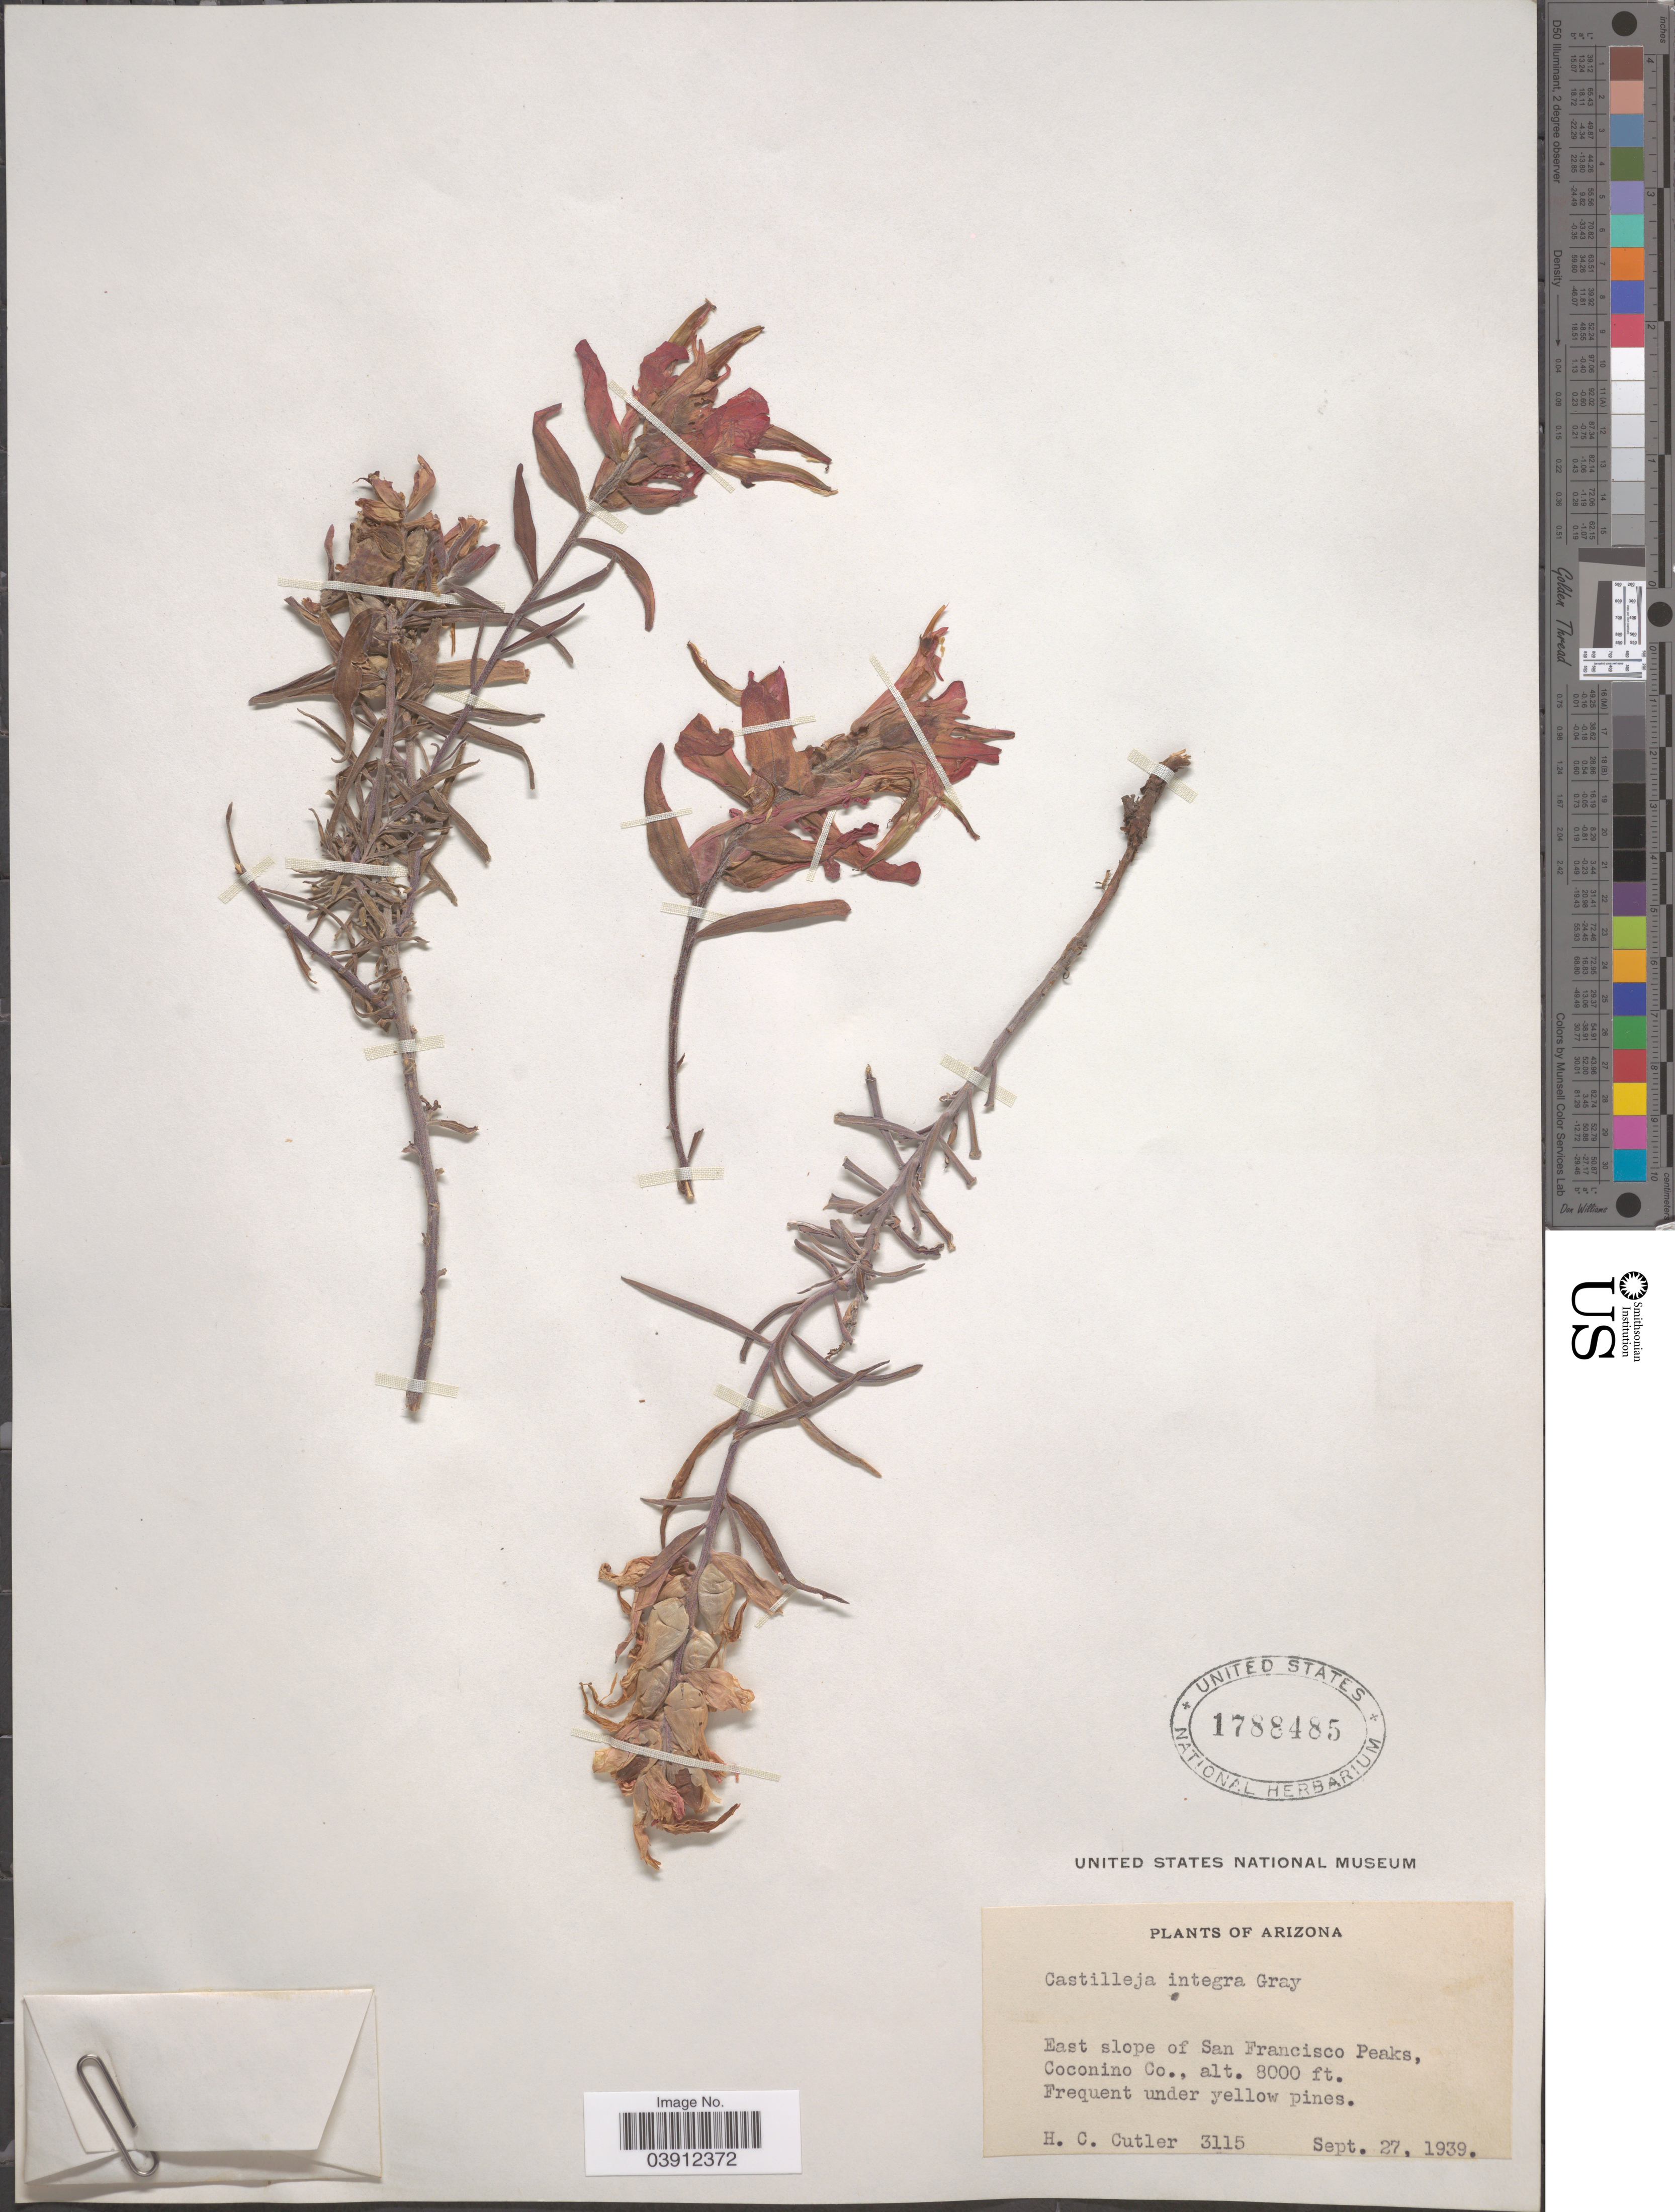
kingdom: Plantae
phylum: Tracheophyta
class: Magnoliopsida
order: Lamiales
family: Orobanchaceae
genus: Castilleja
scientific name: Castilleja integra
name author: A. Gray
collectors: H. C. Cutler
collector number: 3115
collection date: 1939-09-27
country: United States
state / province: Arizona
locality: East slope of San Francisco Peaks, Coconino Co.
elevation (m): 2438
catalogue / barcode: US 1788485